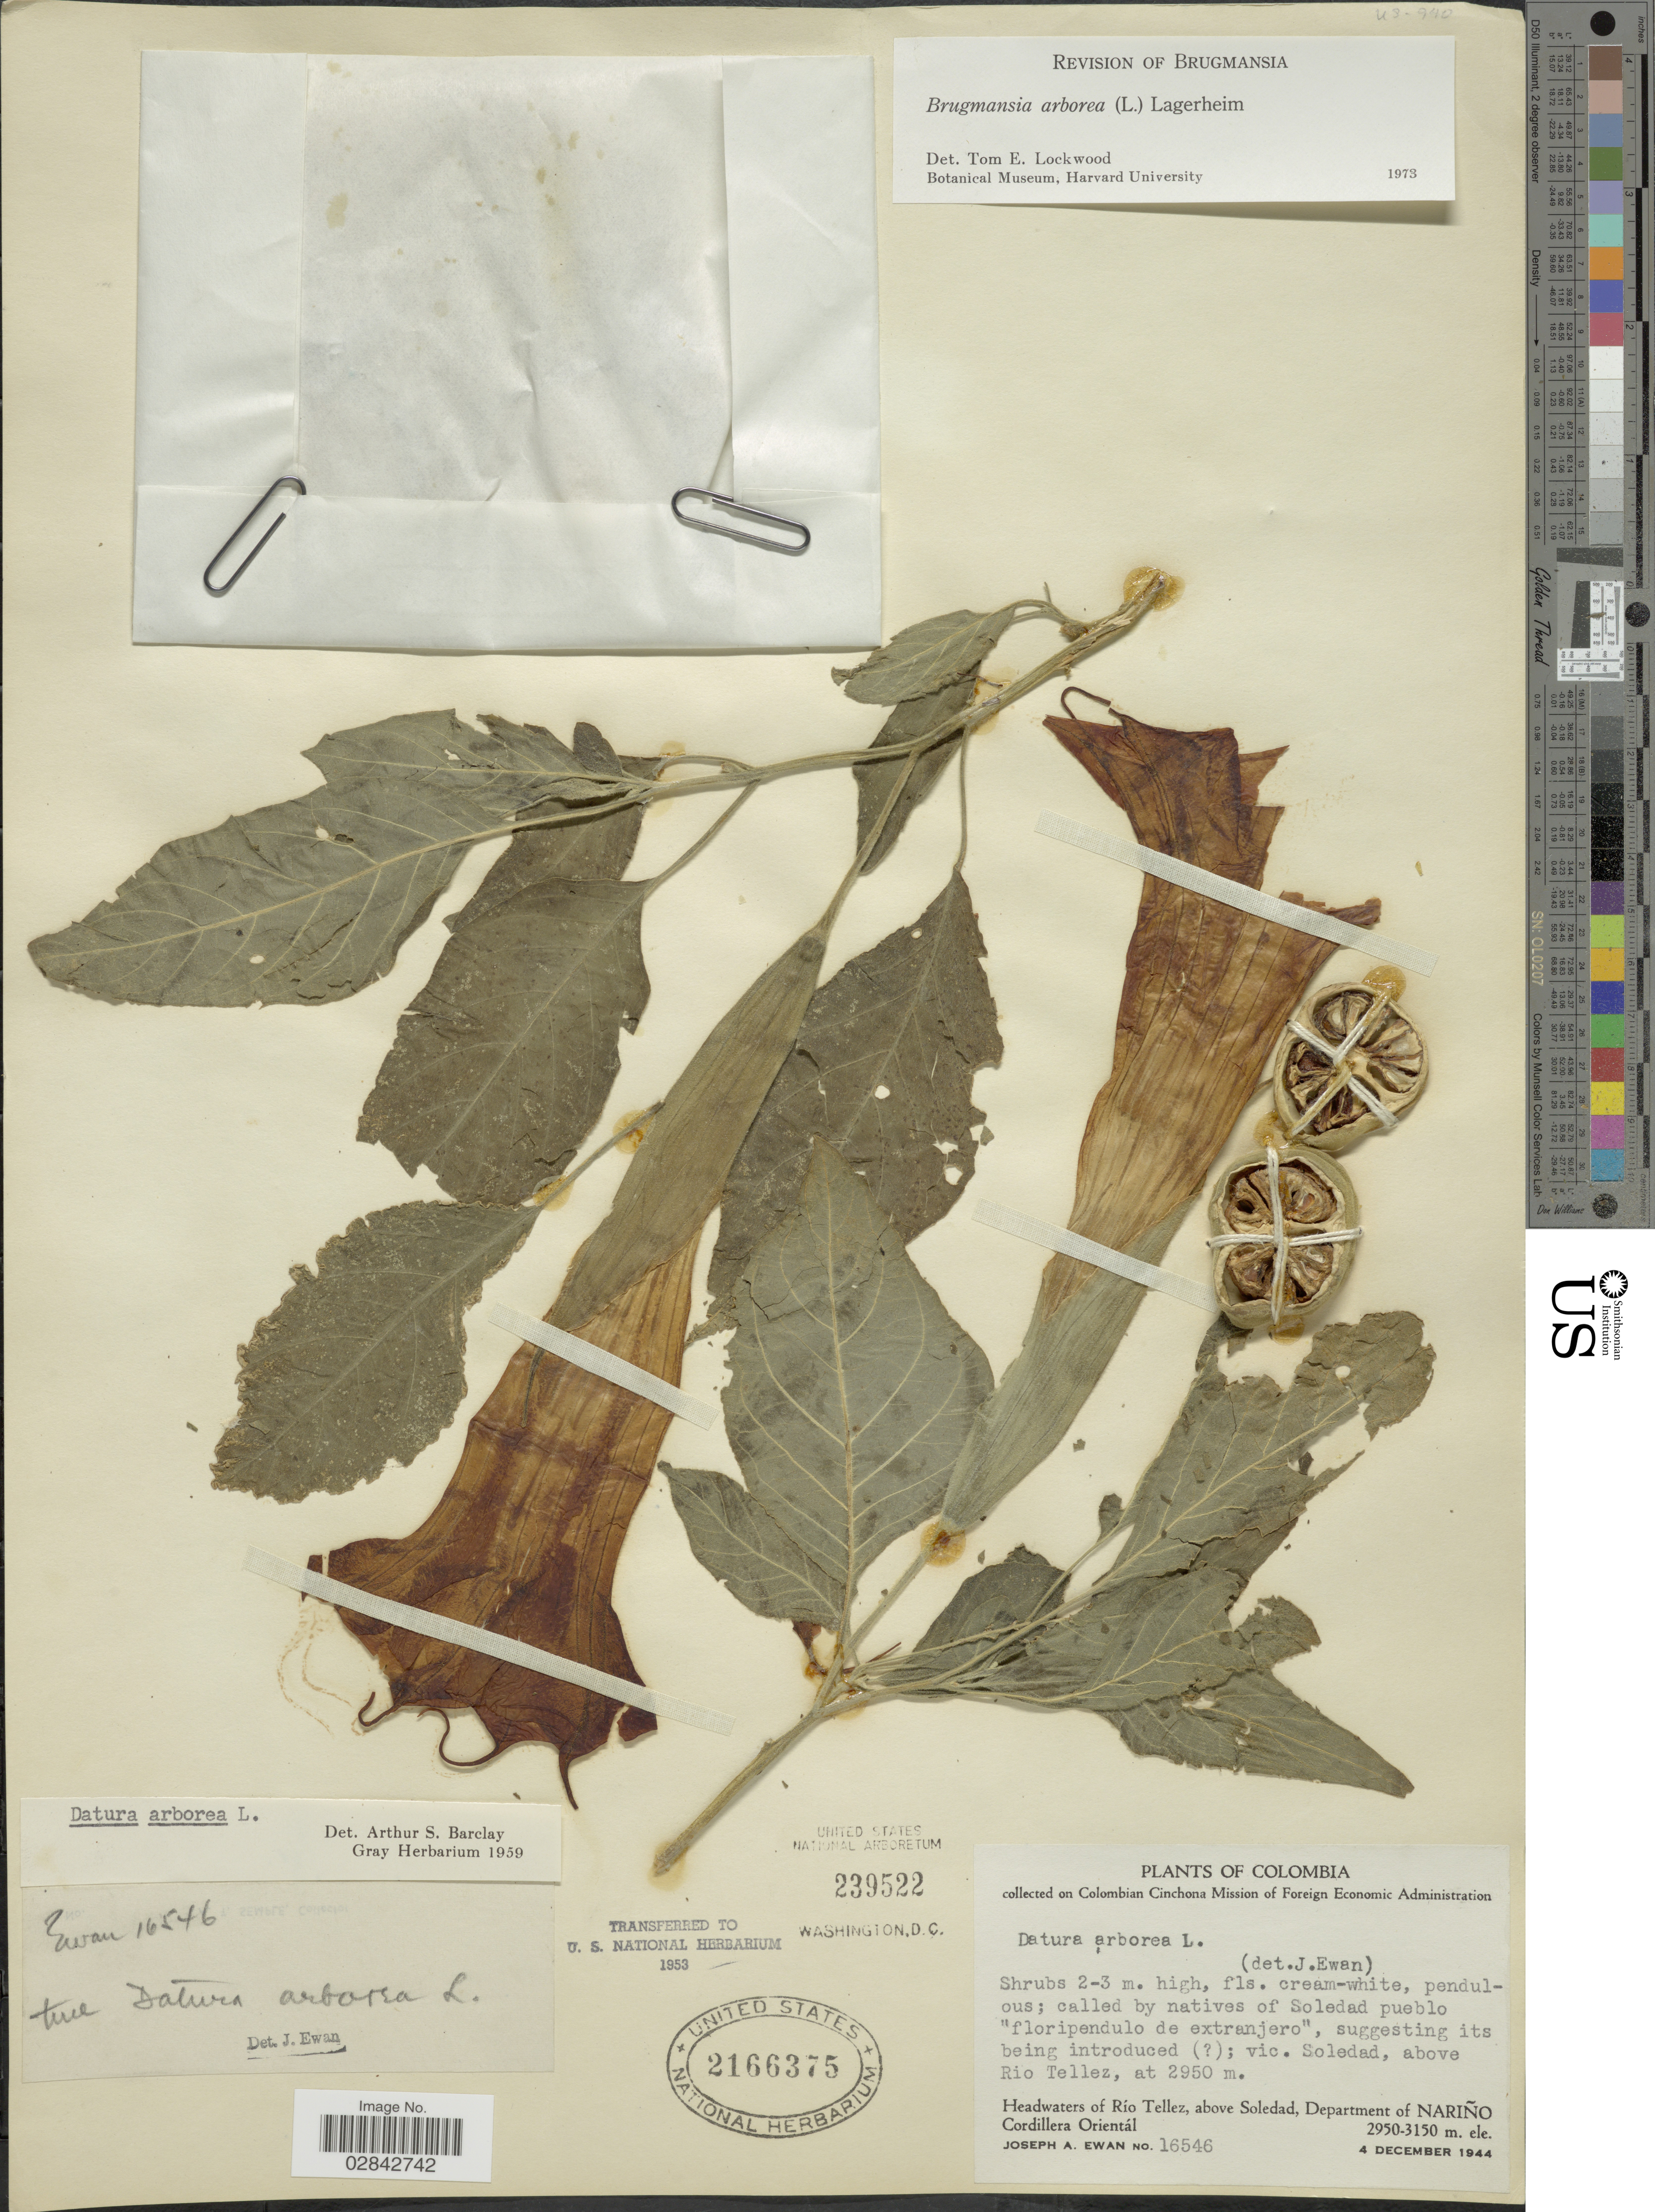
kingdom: Plantae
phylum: Tracheophyta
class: Magnoliopsida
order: Solanales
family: Solanaceae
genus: Brugmansia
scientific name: Brugmansia arborea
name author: (L.) Lagerh.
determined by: (US) Smithsonian Institution - National Museum of Natural History - Department of Botany (UNITED STATES)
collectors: J. A. Ewan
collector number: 16546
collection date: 1944-12-04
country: Colombia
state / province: Nariño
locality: Soledad, above Rio Tellez. Headwaters of Río Tellez, above Soledad, Department of Nariño. Cordillera Orientál.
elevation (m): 2950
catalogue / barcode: US 2166375